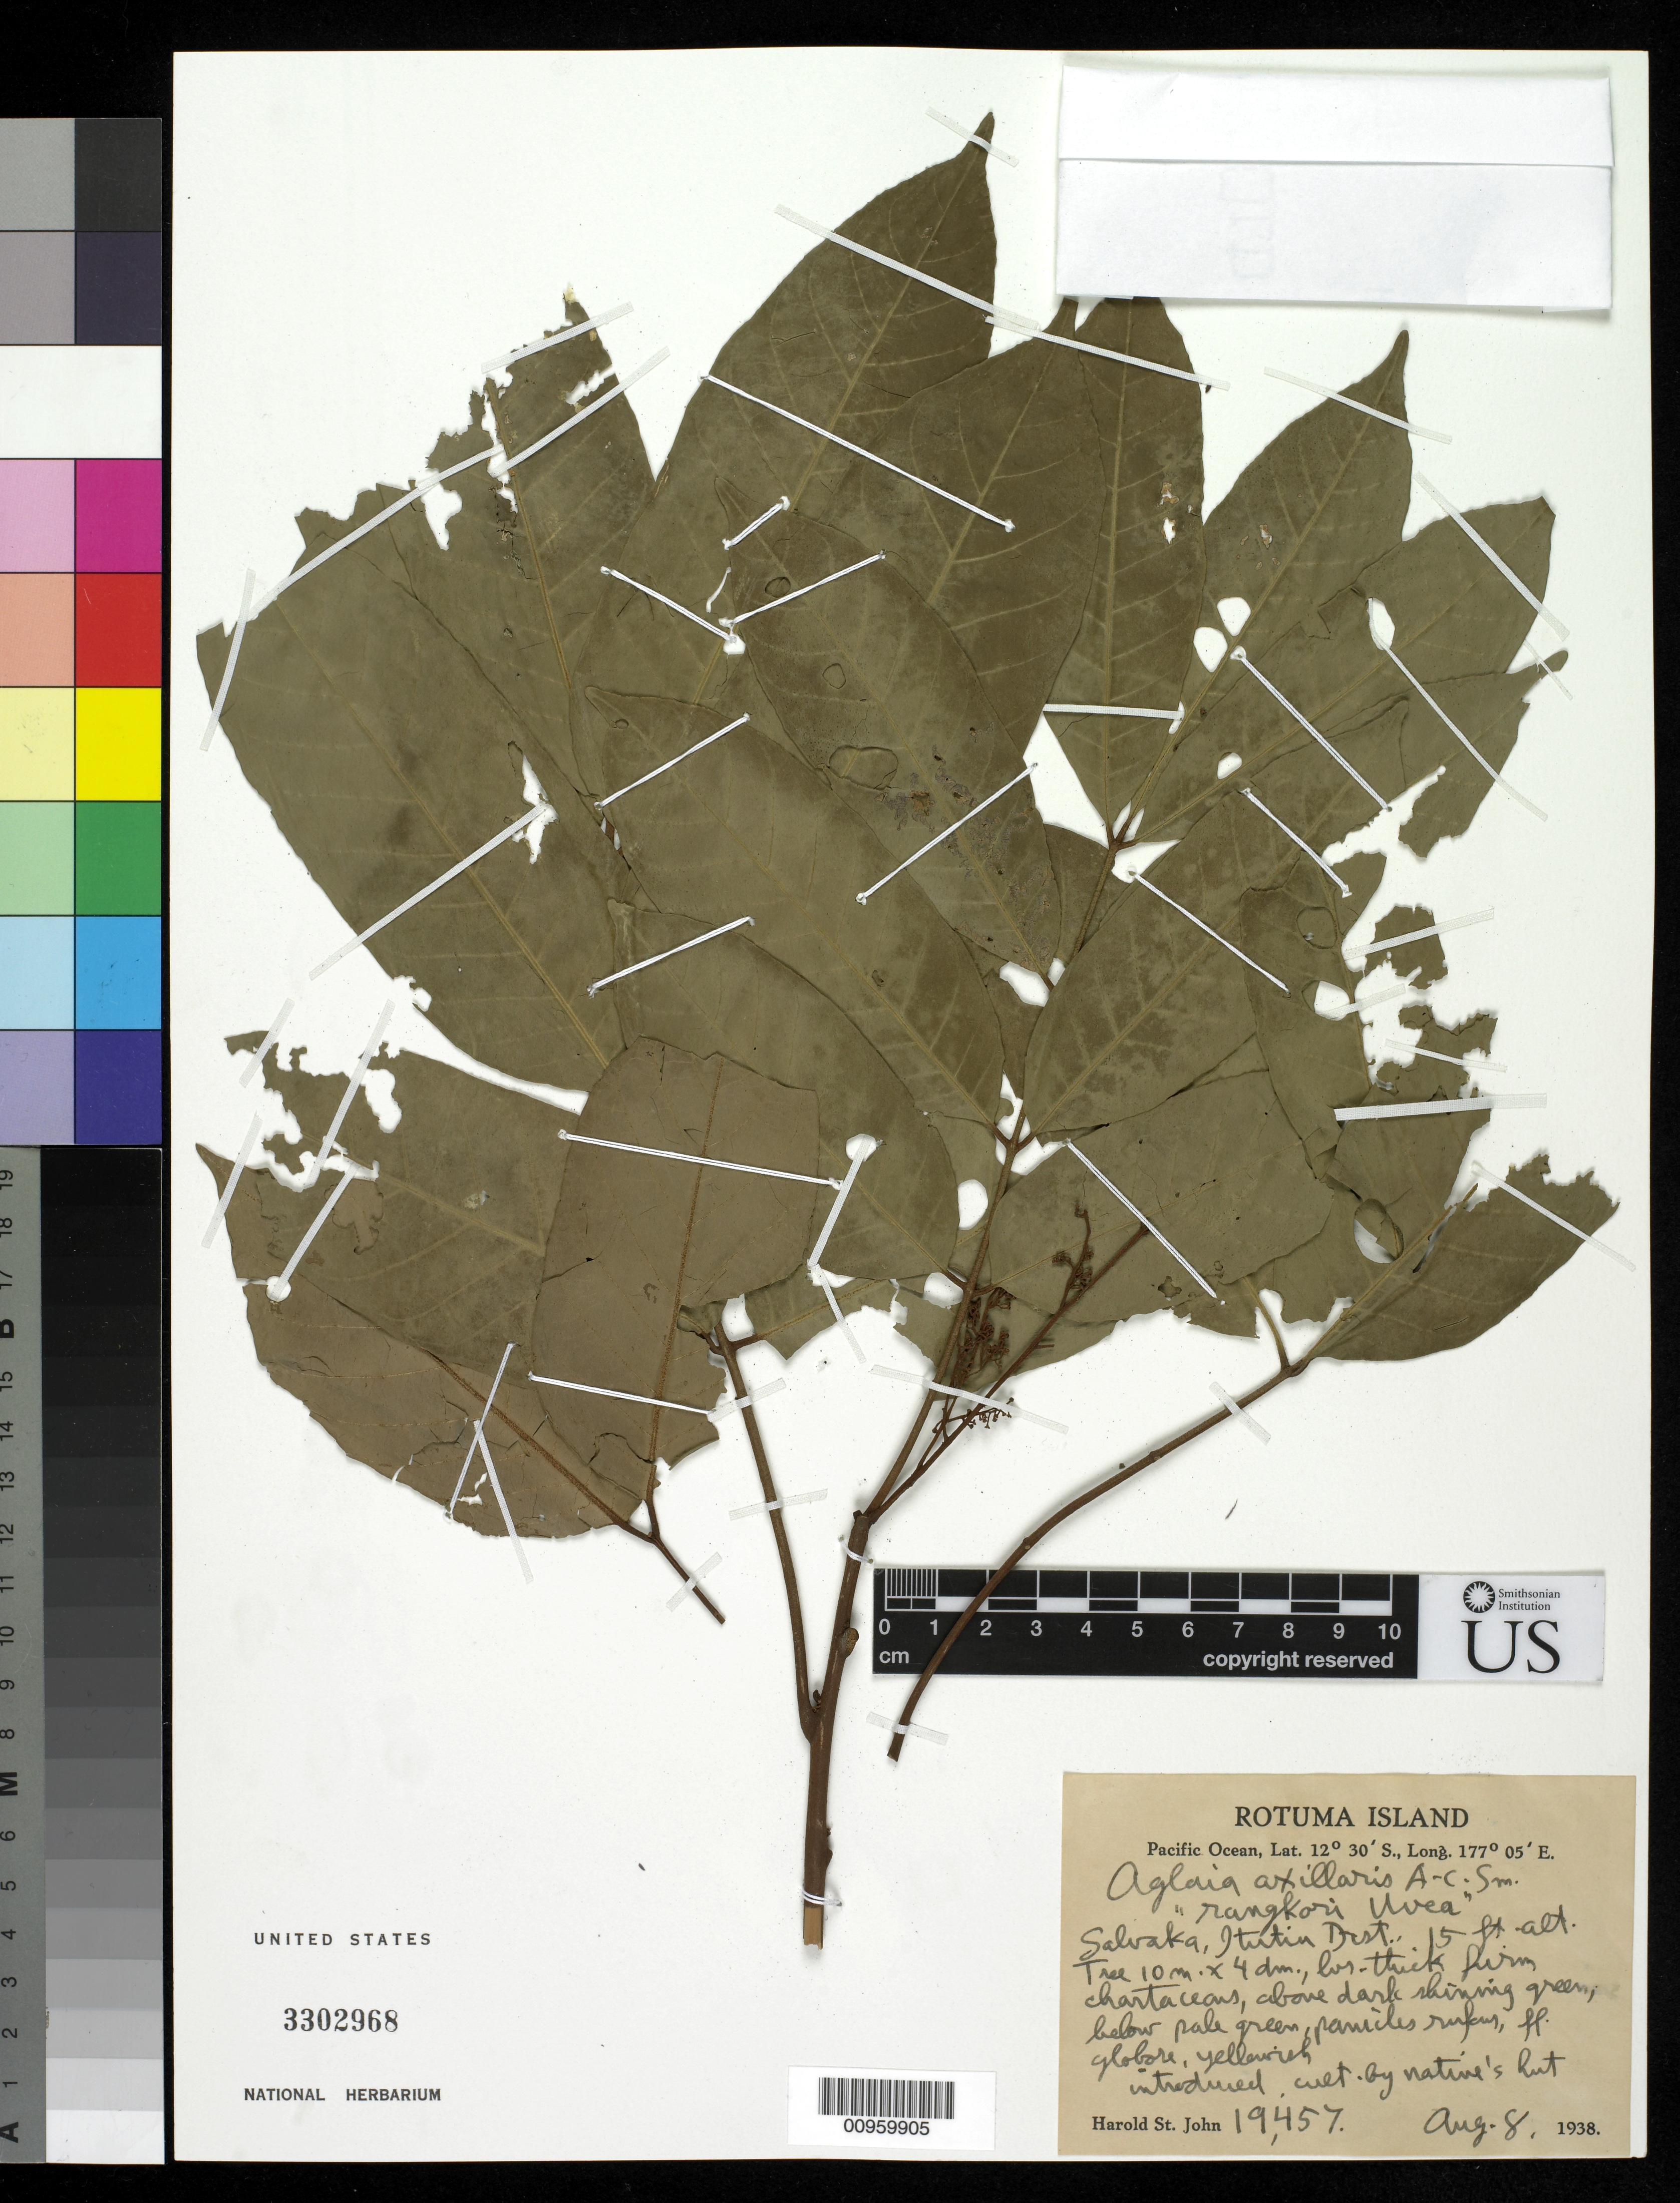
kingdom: Plantae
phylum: Tracheophyta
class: Magnoliopsida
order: Sapindales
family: Meliaceae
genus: Aglaia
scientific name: Aglaia samoensis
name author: A. Gray in Wilkes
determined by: Pannell, C. M.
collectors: H. St. John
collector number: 19457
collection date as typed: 08 Aug 1938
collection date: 1938-08-08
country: Fiji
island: Rotuma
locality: Salvaka, Itutin Dist.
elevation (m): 5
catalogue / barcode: US 3302968